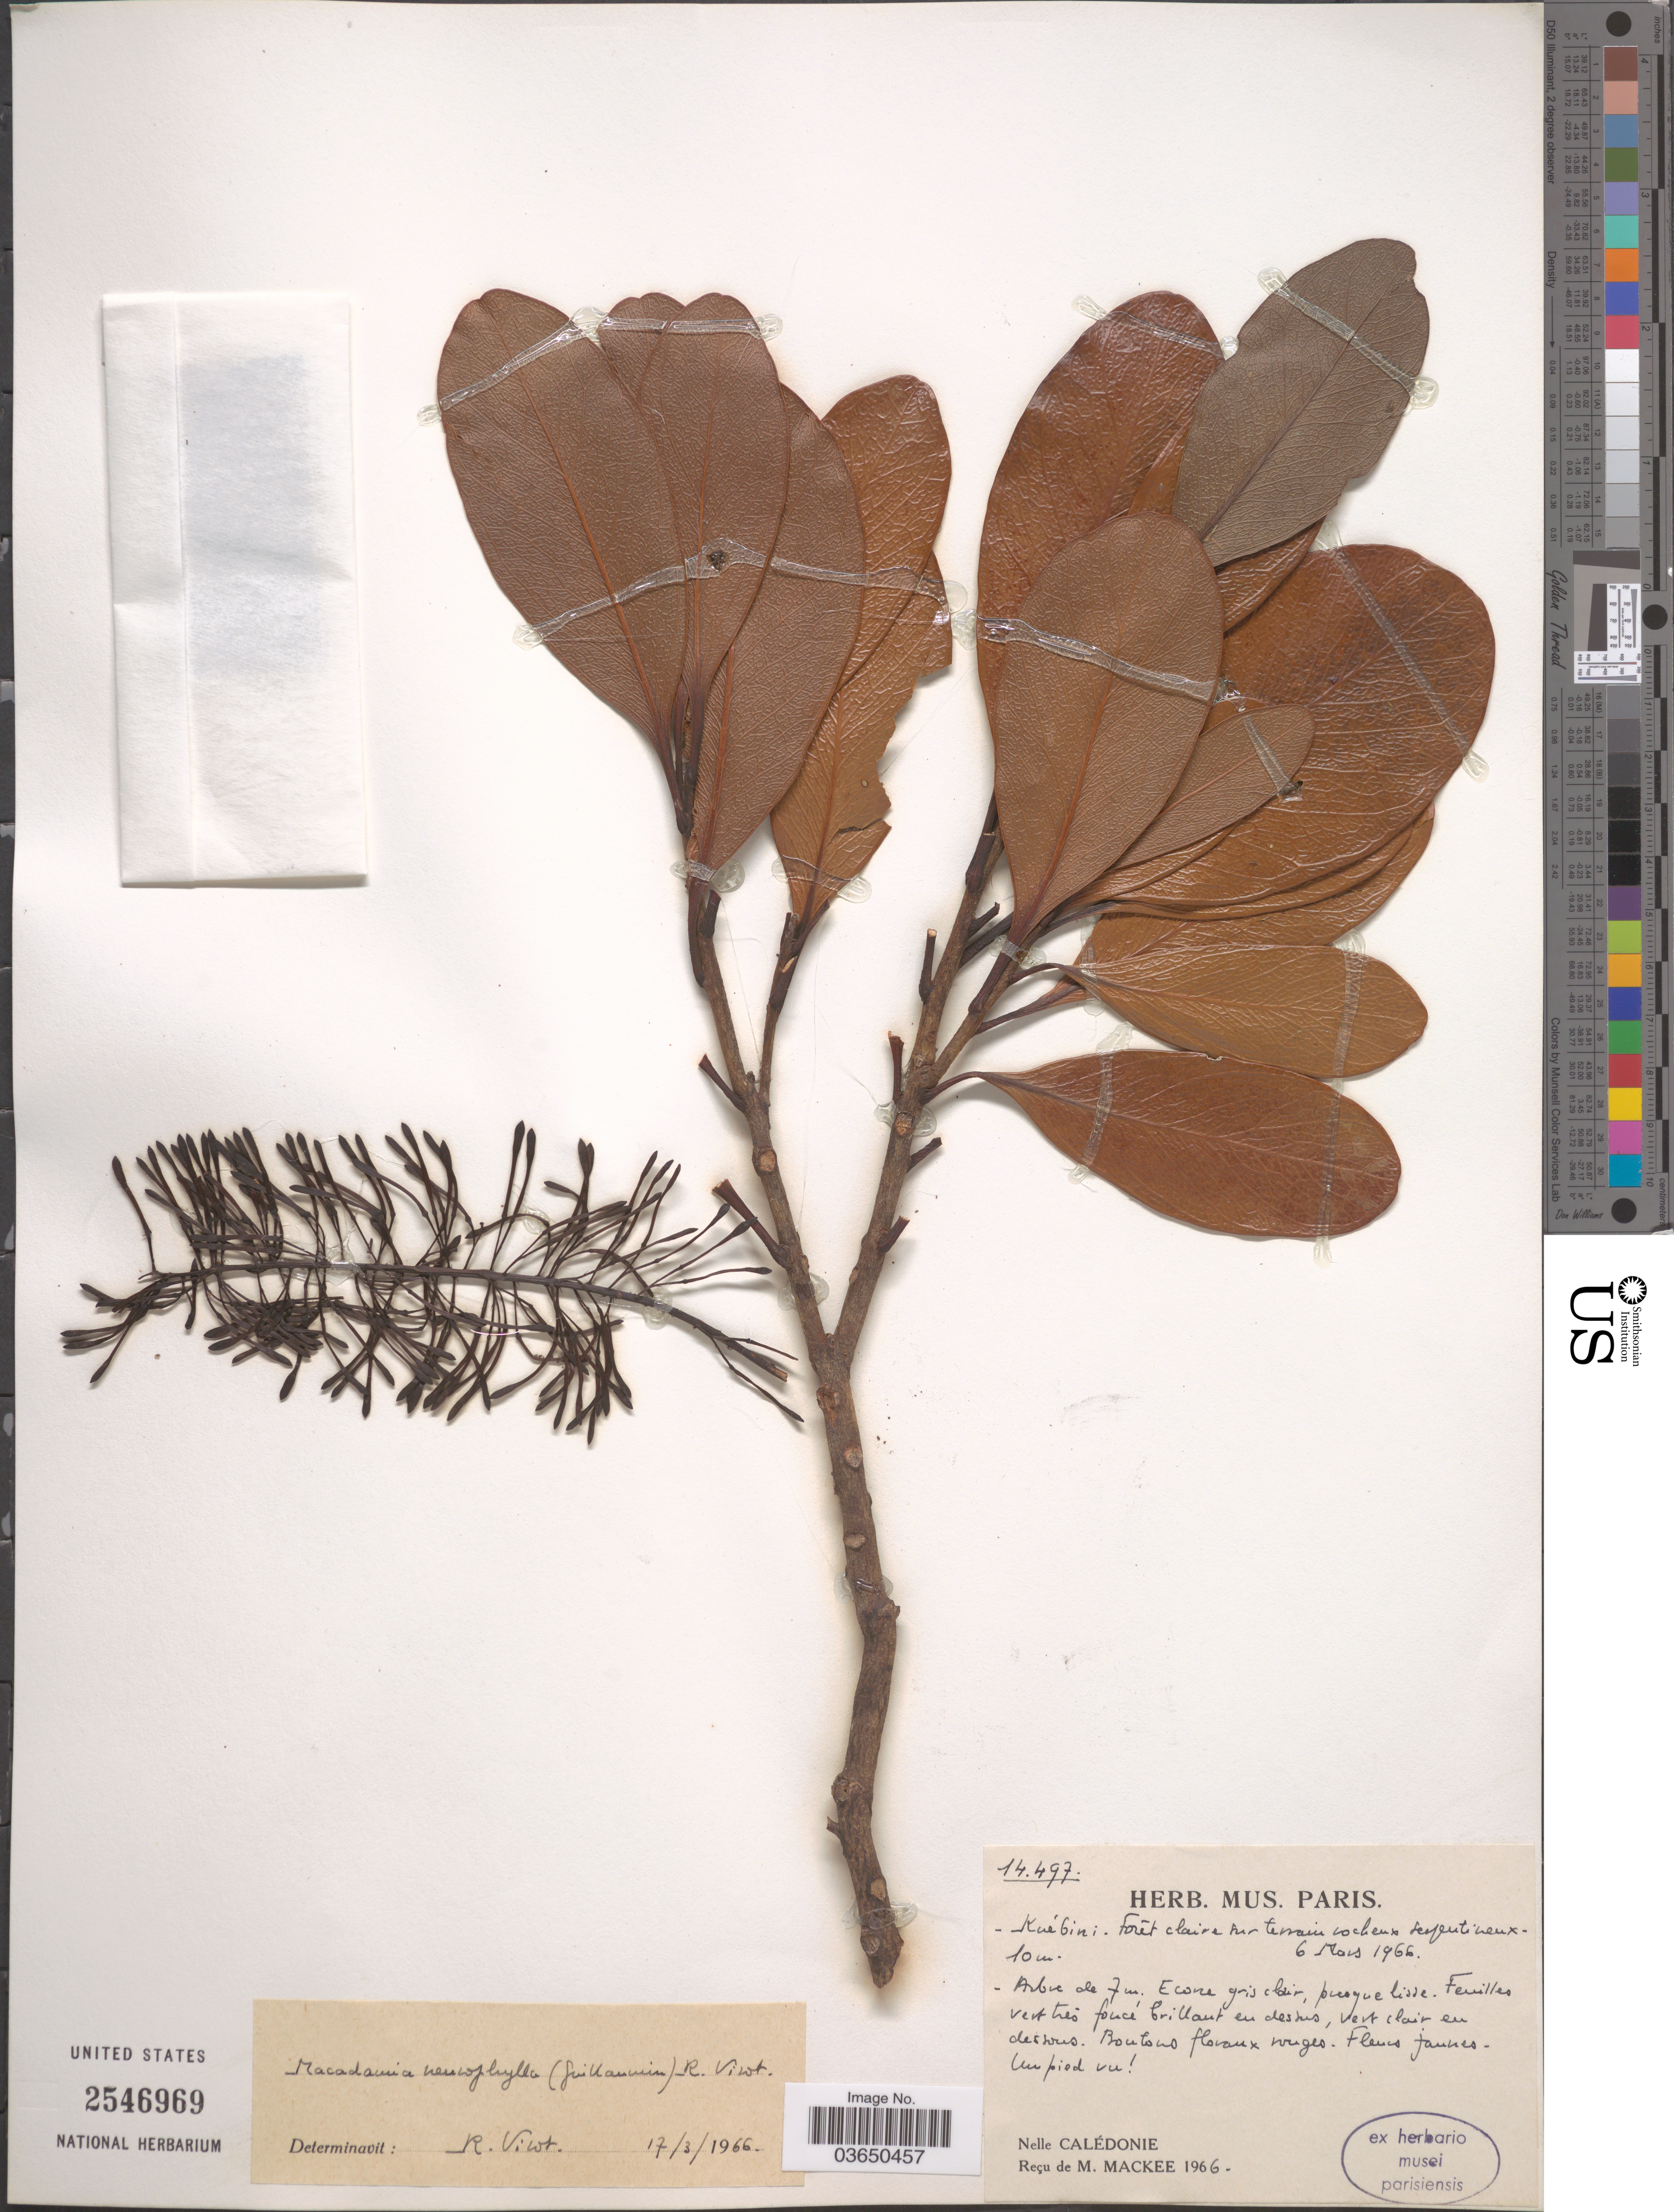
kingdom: Plantae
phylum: Tracheophyta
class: Magnoliopsida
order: Proteales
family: Proteaceae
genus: Macadamia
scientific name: Macadamia neurophylla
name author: (Guillaumin) R. Virot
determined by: Strong, Mark T., (BOT), Smithsonian Institution - National Museum of Natural History (UNITED STATES)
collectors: M. Mackee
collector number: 14497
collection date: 1966-03-06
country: New Caledonia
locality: Kuébini. Nelle Calédonie.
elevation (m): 10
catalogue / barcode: US 2546969